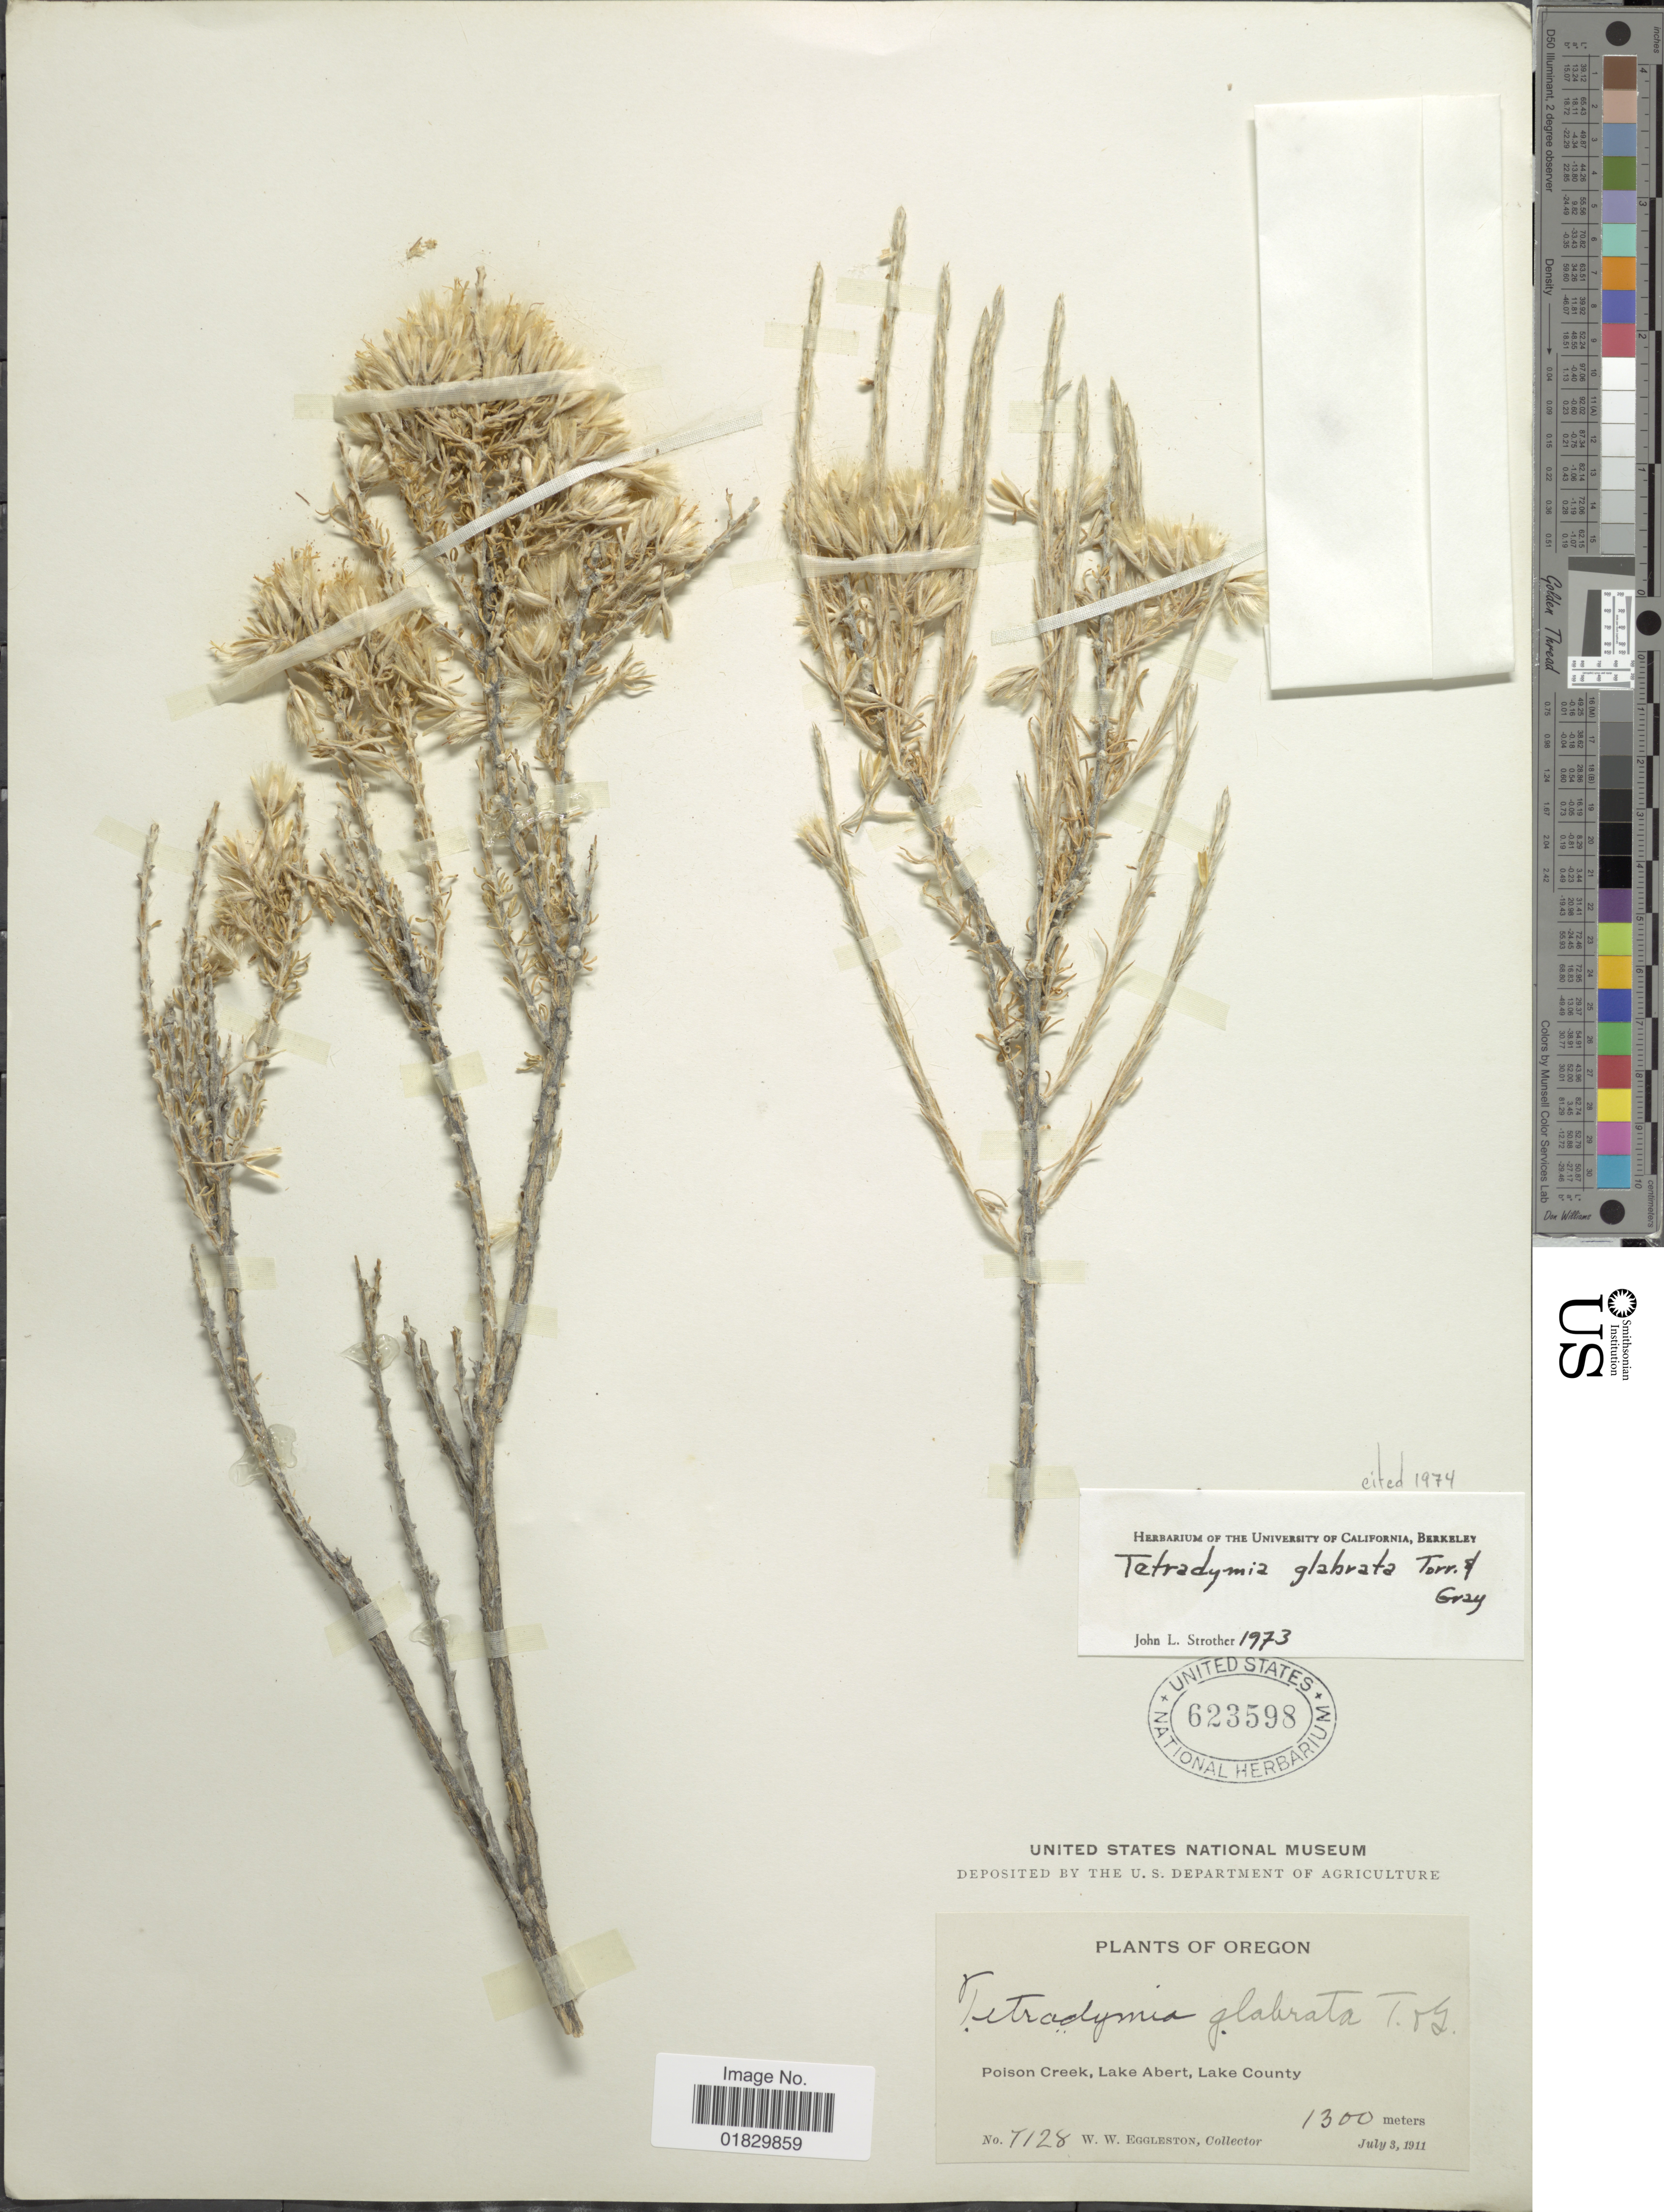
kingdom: Plantae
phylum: Tracheophyta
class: Magnoliopsida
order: Asterales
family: Asteraceae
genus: Tetradymia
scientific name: Tetradymia glabrata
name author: Torr. & A. Gray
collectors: W. W. Eggleston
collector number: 7128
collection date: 1911-07-03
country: United States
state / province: Oregon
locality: Poison Valley, Lake Abert, Lake County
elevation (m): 1300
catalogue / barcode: US 623598